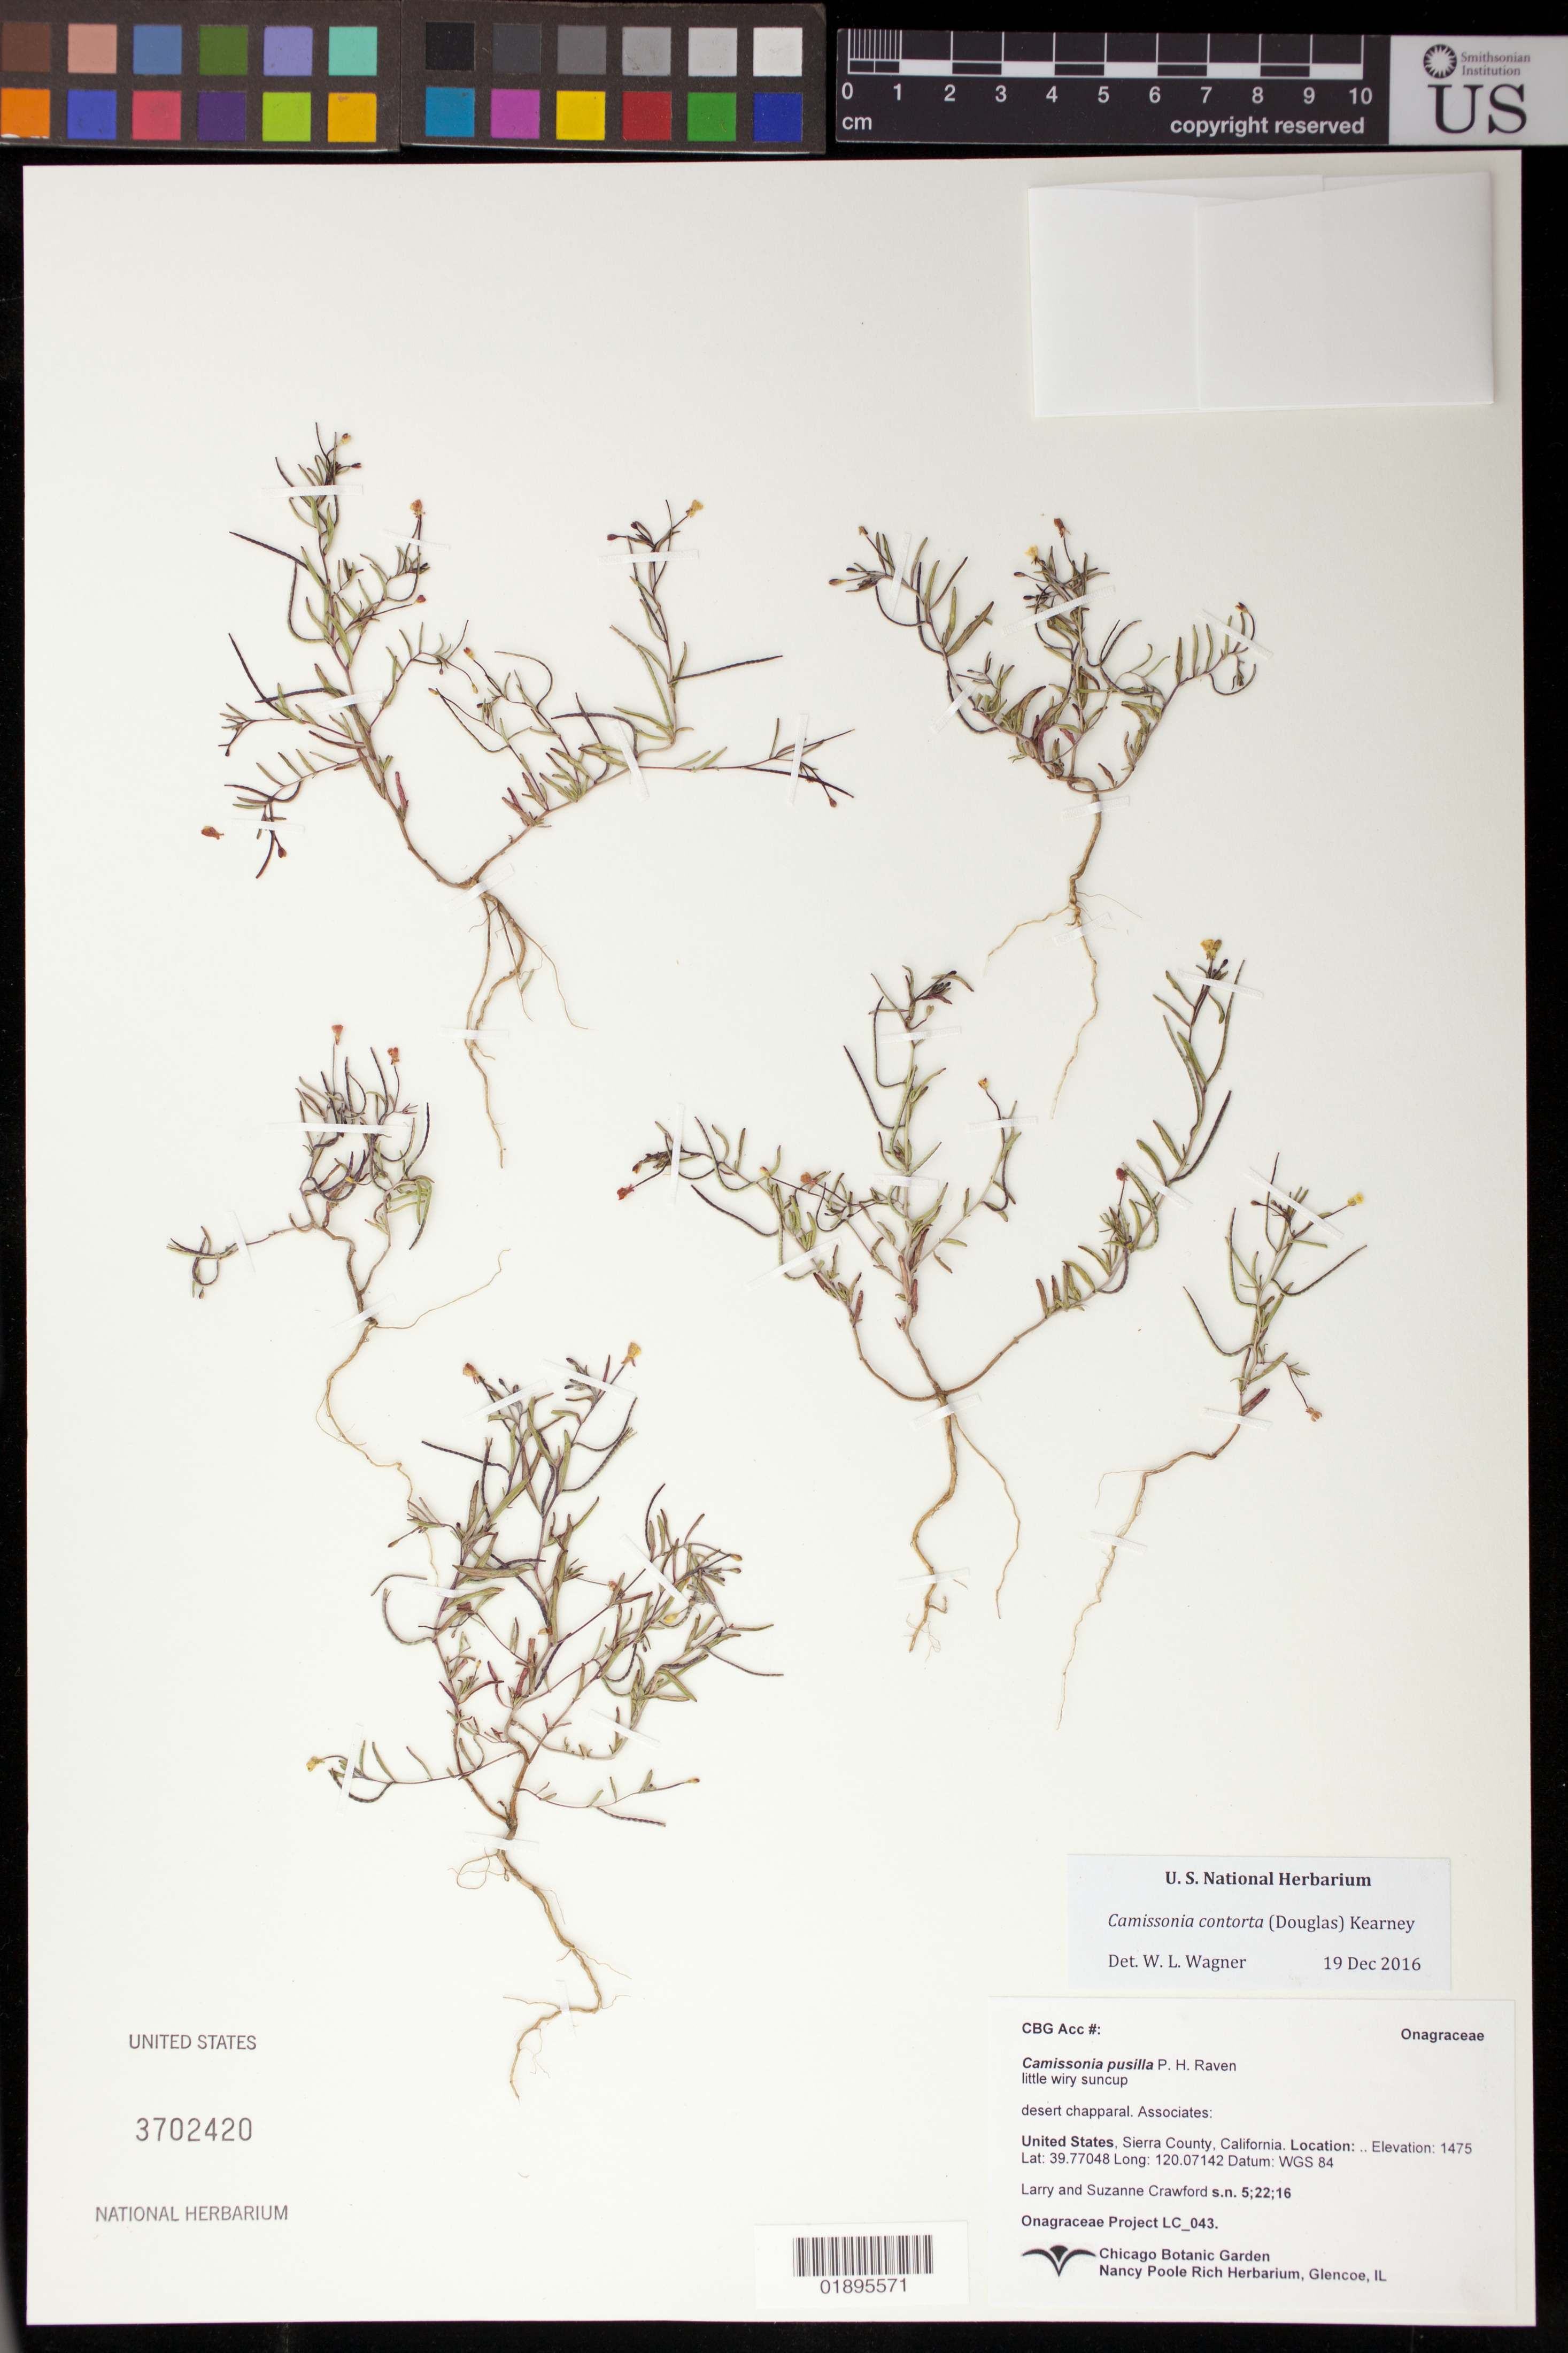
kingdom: Plantae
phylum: Tracheophyta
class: Magnoliopsida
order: Myrtales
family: Onagraceae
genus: Camissonia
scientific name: Camissonia contorta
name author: (Douglas) Kearney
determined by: Wagner, W. L., (BOT), Smithsonian Institution - National Museum of Natural History (UNITED STATES)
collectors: L. Crawford & S. Crawford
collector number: LC 043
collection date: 2016-05-22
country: United States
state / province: California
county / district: Sierra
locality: Scott Rd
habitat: desert chapparal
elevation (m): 1475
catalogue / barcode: US 3702420